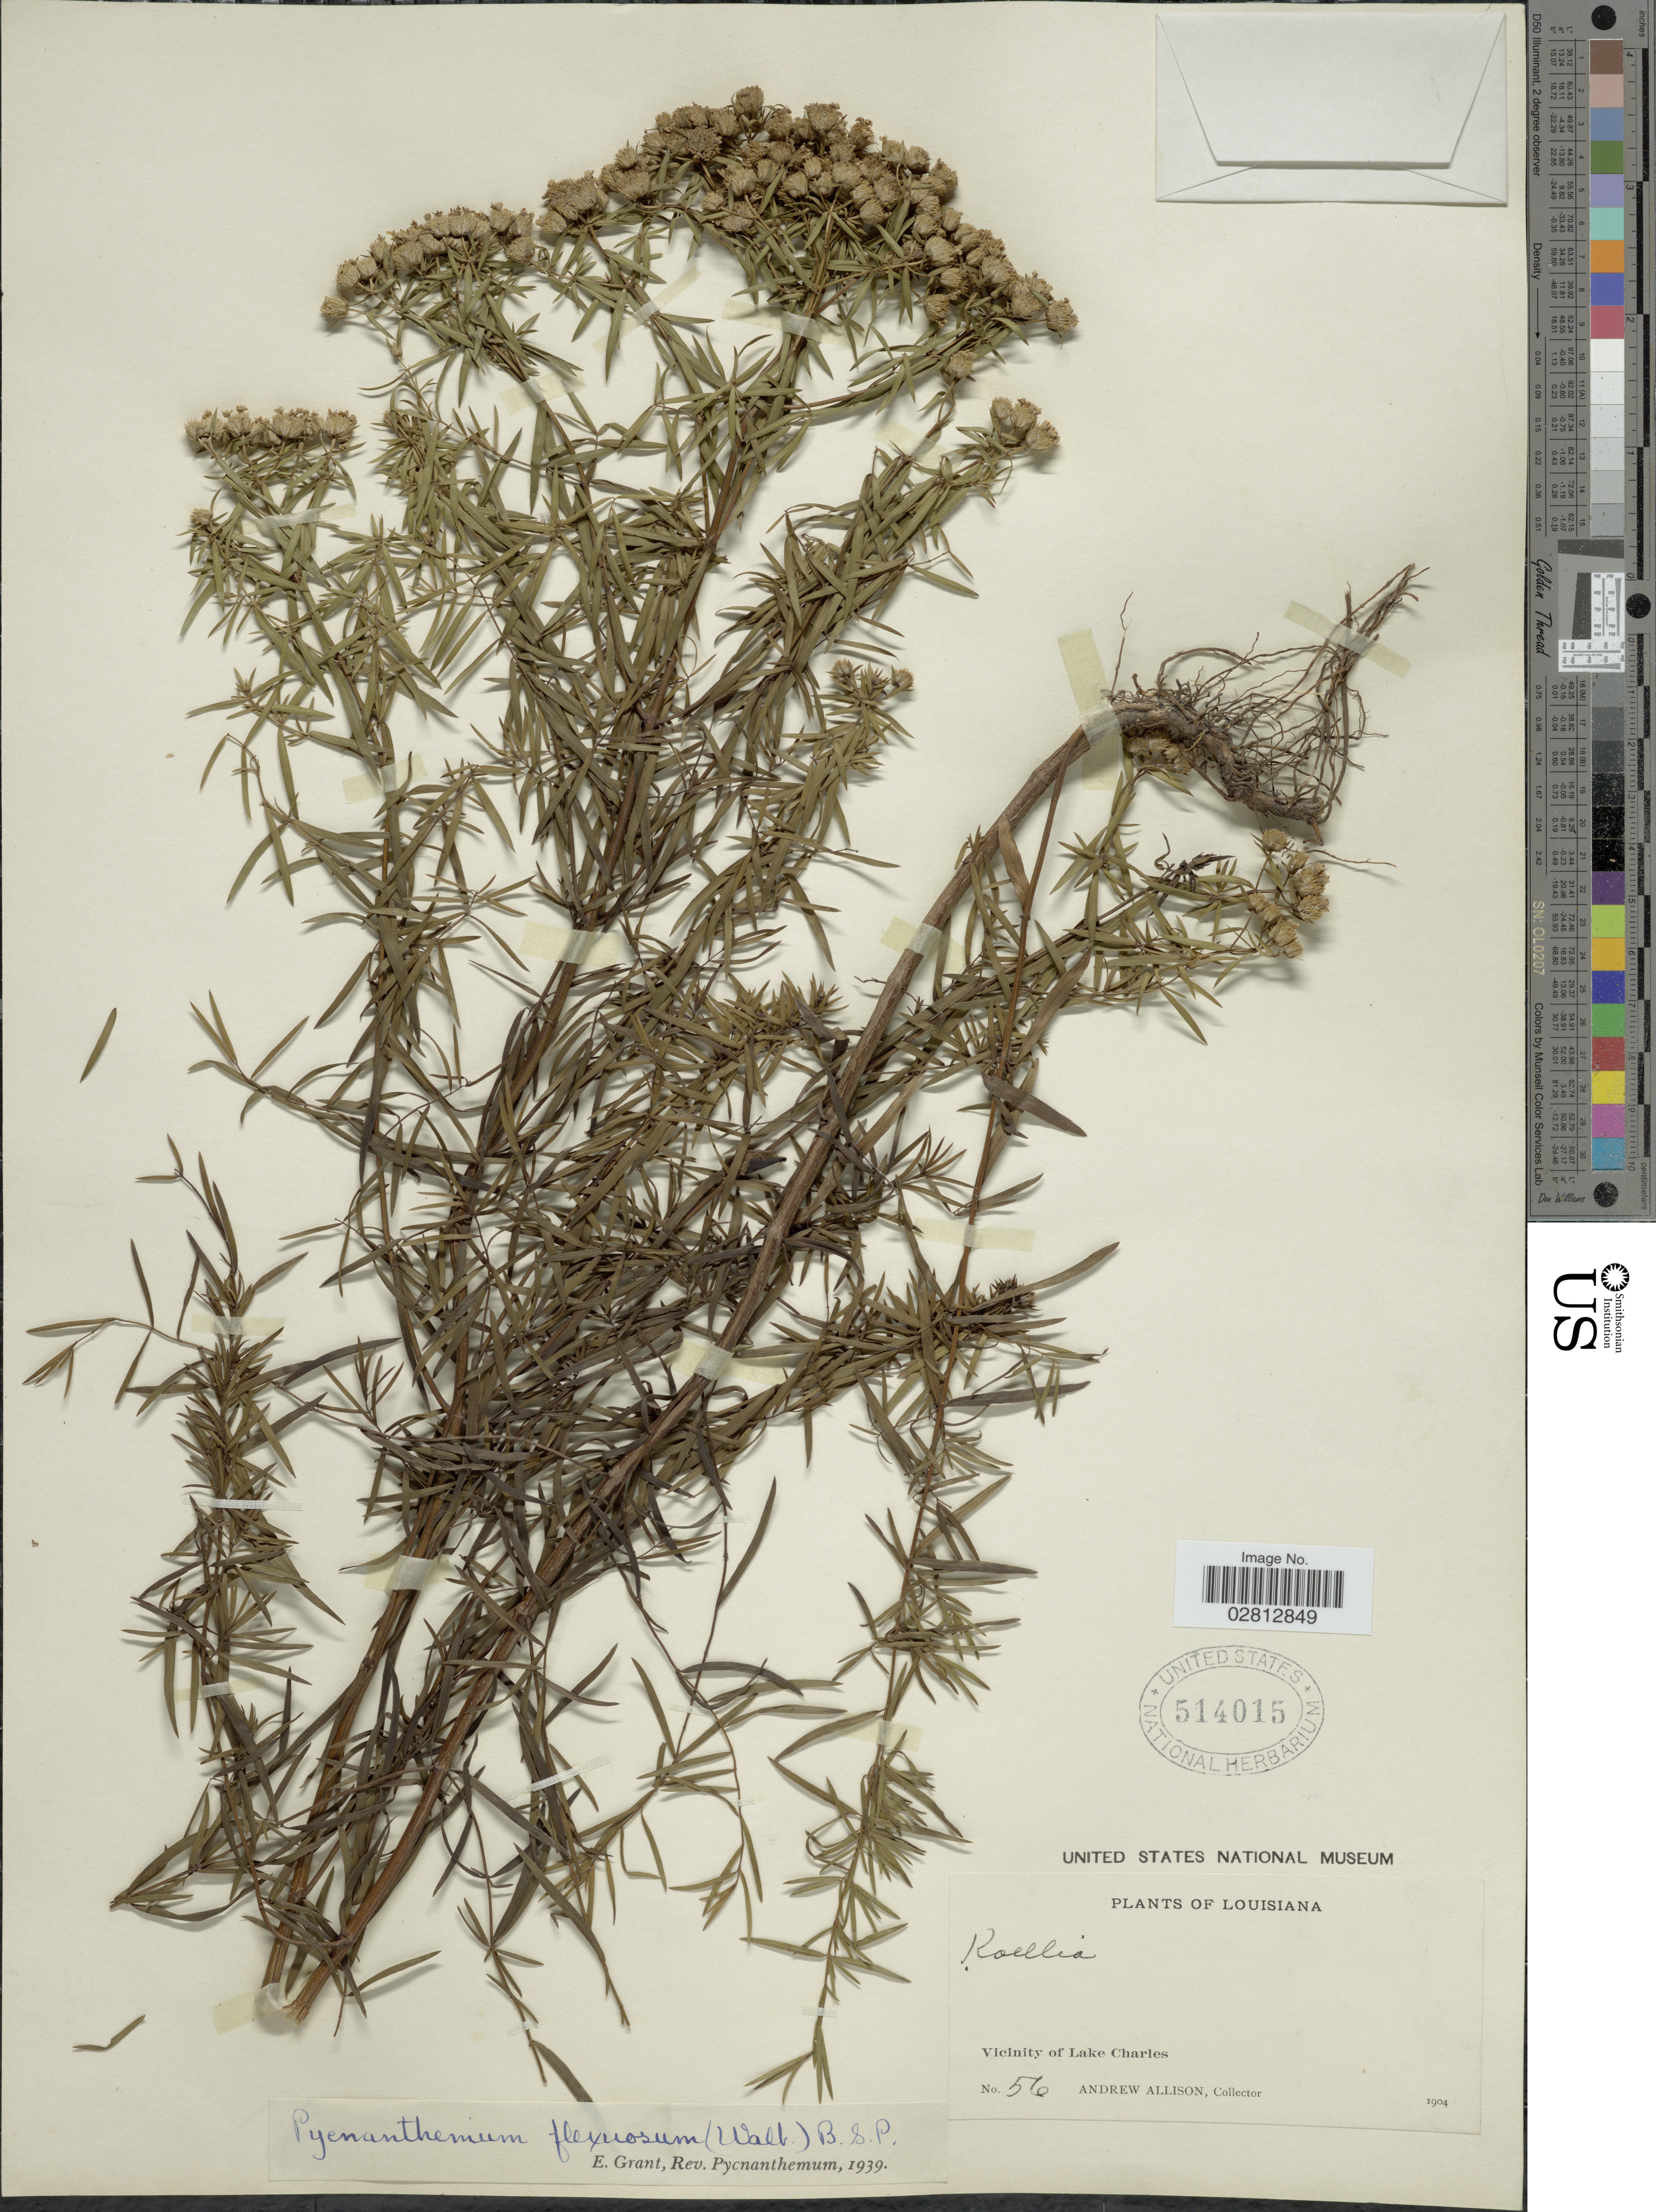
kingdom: Plantae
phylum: Tracheophyta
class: Magnoliopsida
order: Lamiales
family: Lamiaceae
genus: Pycnanthemum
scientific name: Pycnanthemum tenuifolium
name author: Schrad.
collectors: A. Allison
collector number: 56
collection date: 1904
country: United States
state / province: Louisiana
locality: Vicinity of Lake Charles.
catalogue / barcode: US 514015